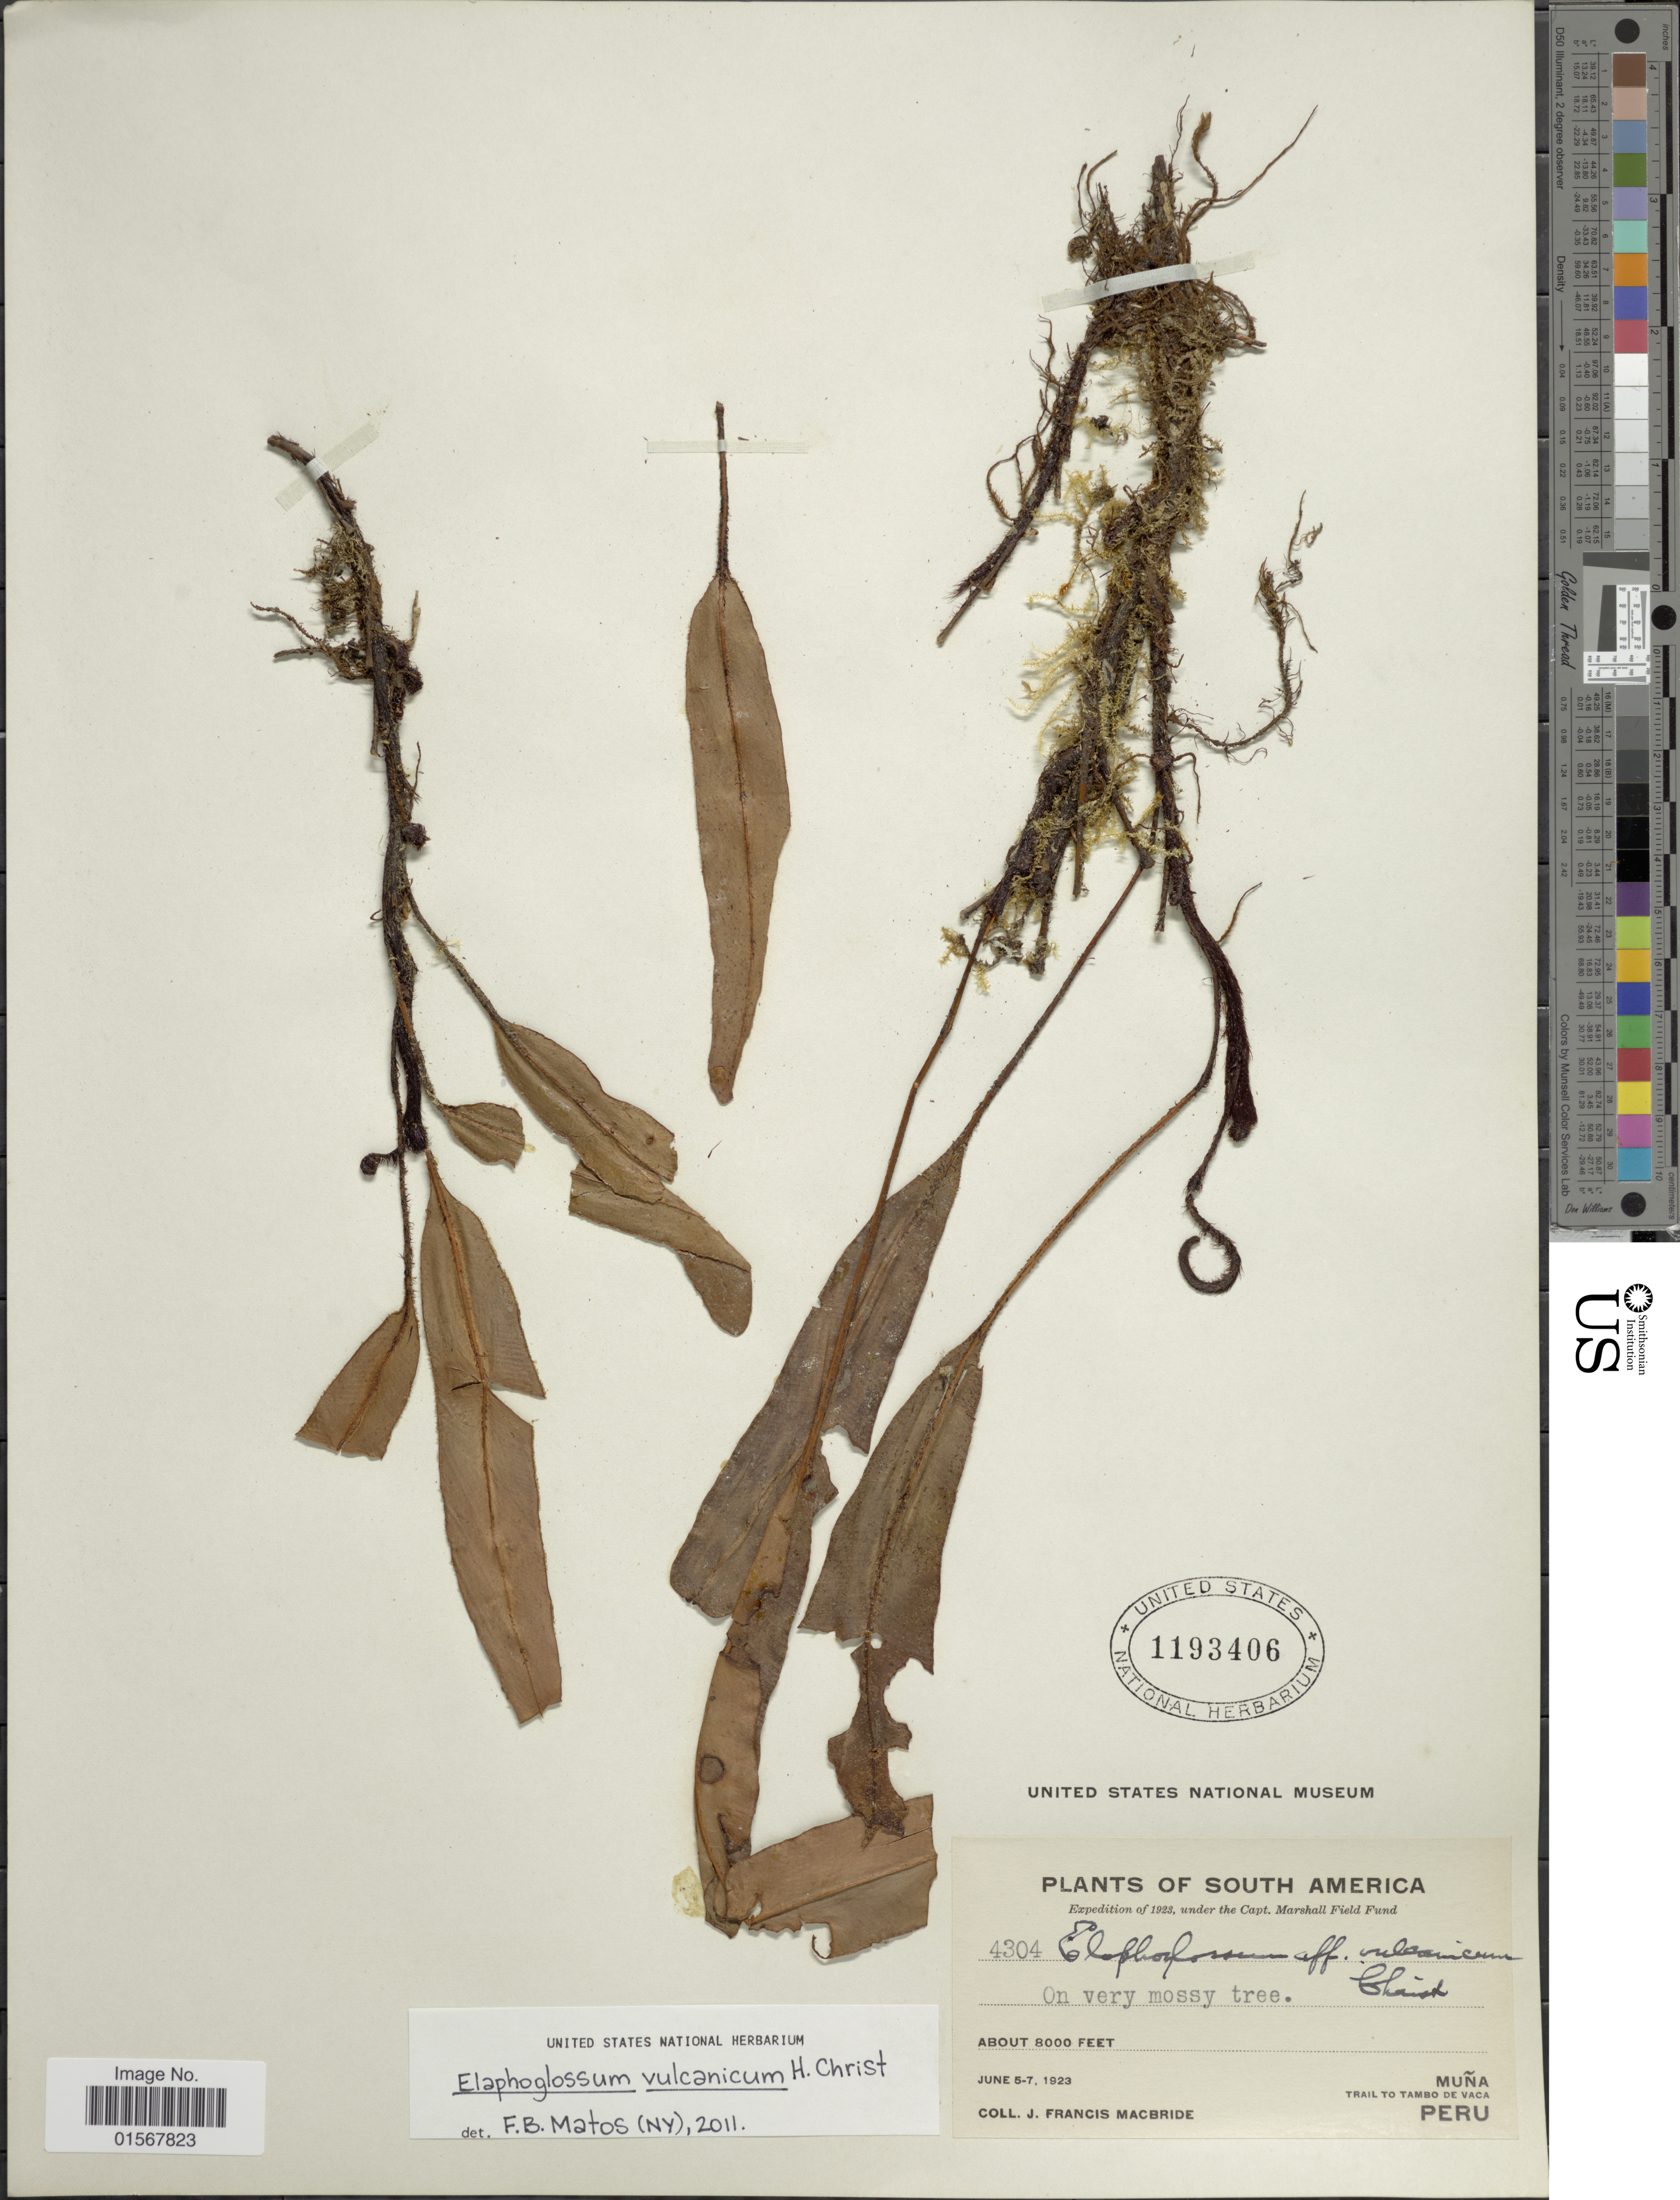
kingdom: Plantae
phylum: Tracheophyta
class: Polypodiopsida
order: Polypodiales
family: Dryopteridaceae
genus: Elaphoglossum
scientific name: Elaphoglossum vulcanicum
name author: Christ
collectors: J. F. Macbride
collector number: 4304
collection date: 1923-06-05/1923-06-07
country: Peru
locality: Muna, Trail to Tambo de vaca, Peru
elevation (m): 2438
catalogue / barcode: US 1193406